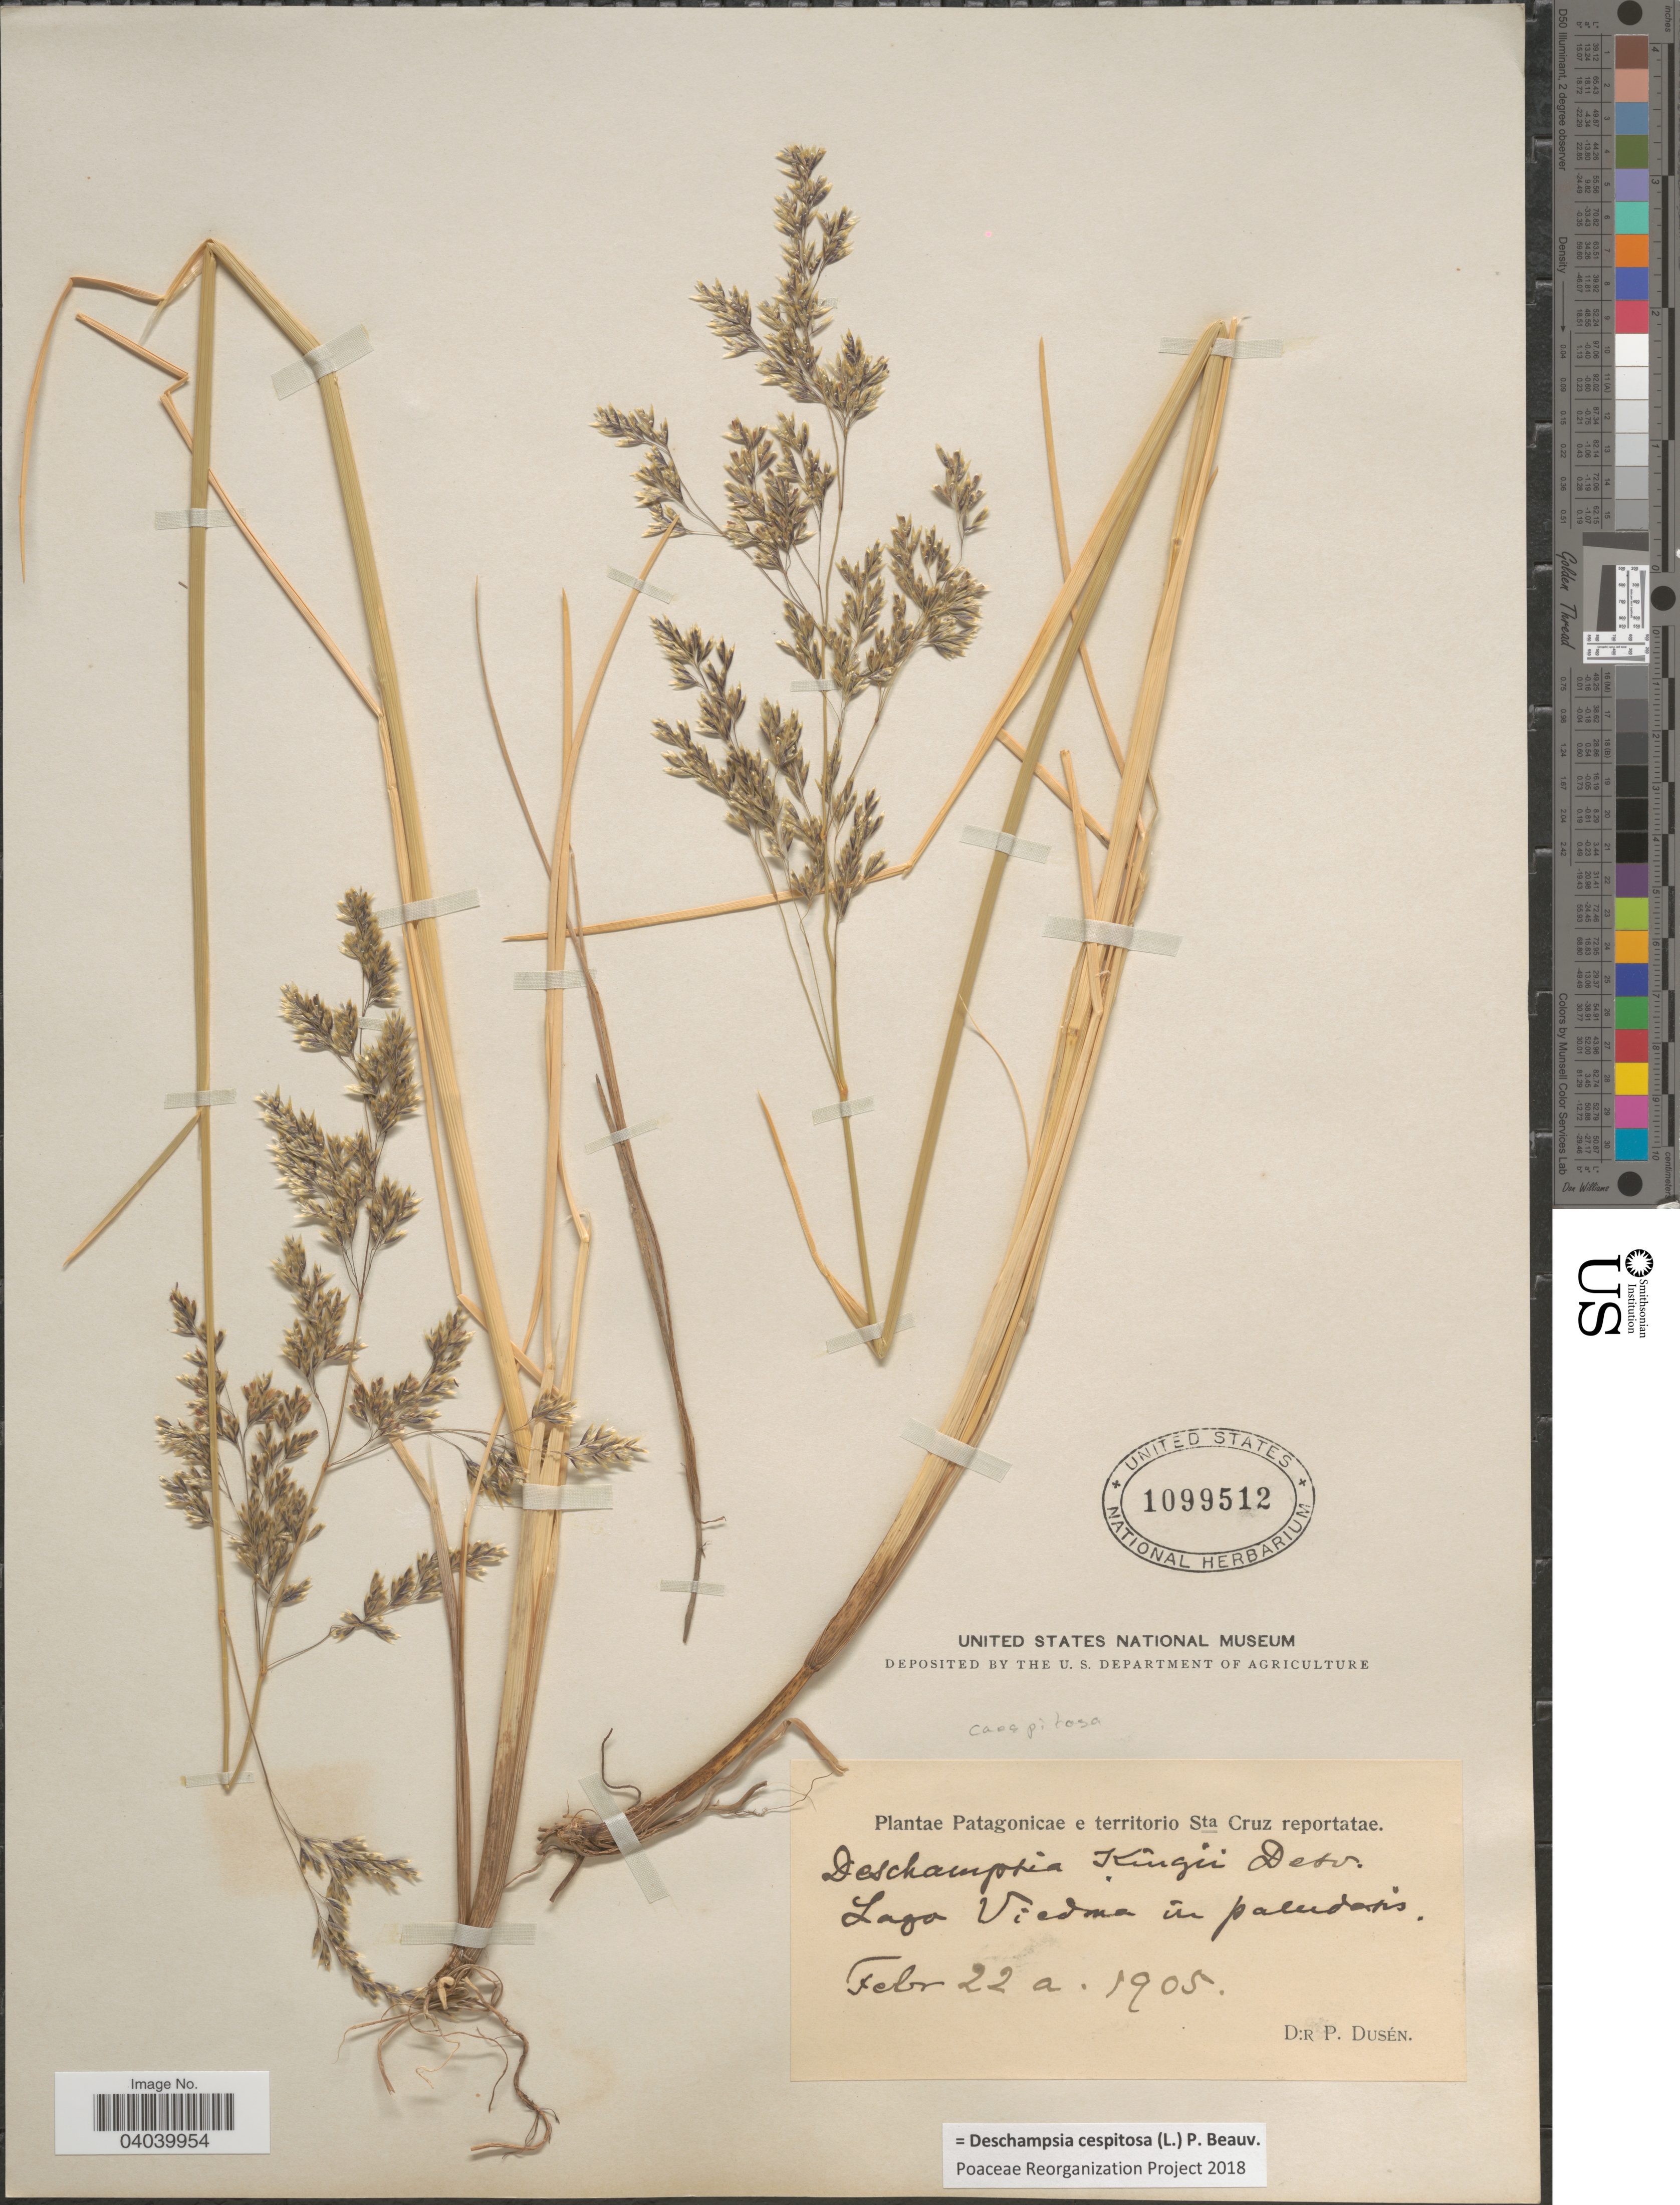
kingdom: Plantae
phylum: Tracheophyta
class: Liliopsida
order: Poales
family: Poaceae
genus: Deschampsia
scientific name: Deschampsia cespitosa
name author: (L.) P. Beauv.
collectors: P. Dusén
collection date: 1905-02-22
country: Argentina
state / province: Santa Cruz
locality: Lago Viedma in paludosis.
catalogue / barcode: US 1099512